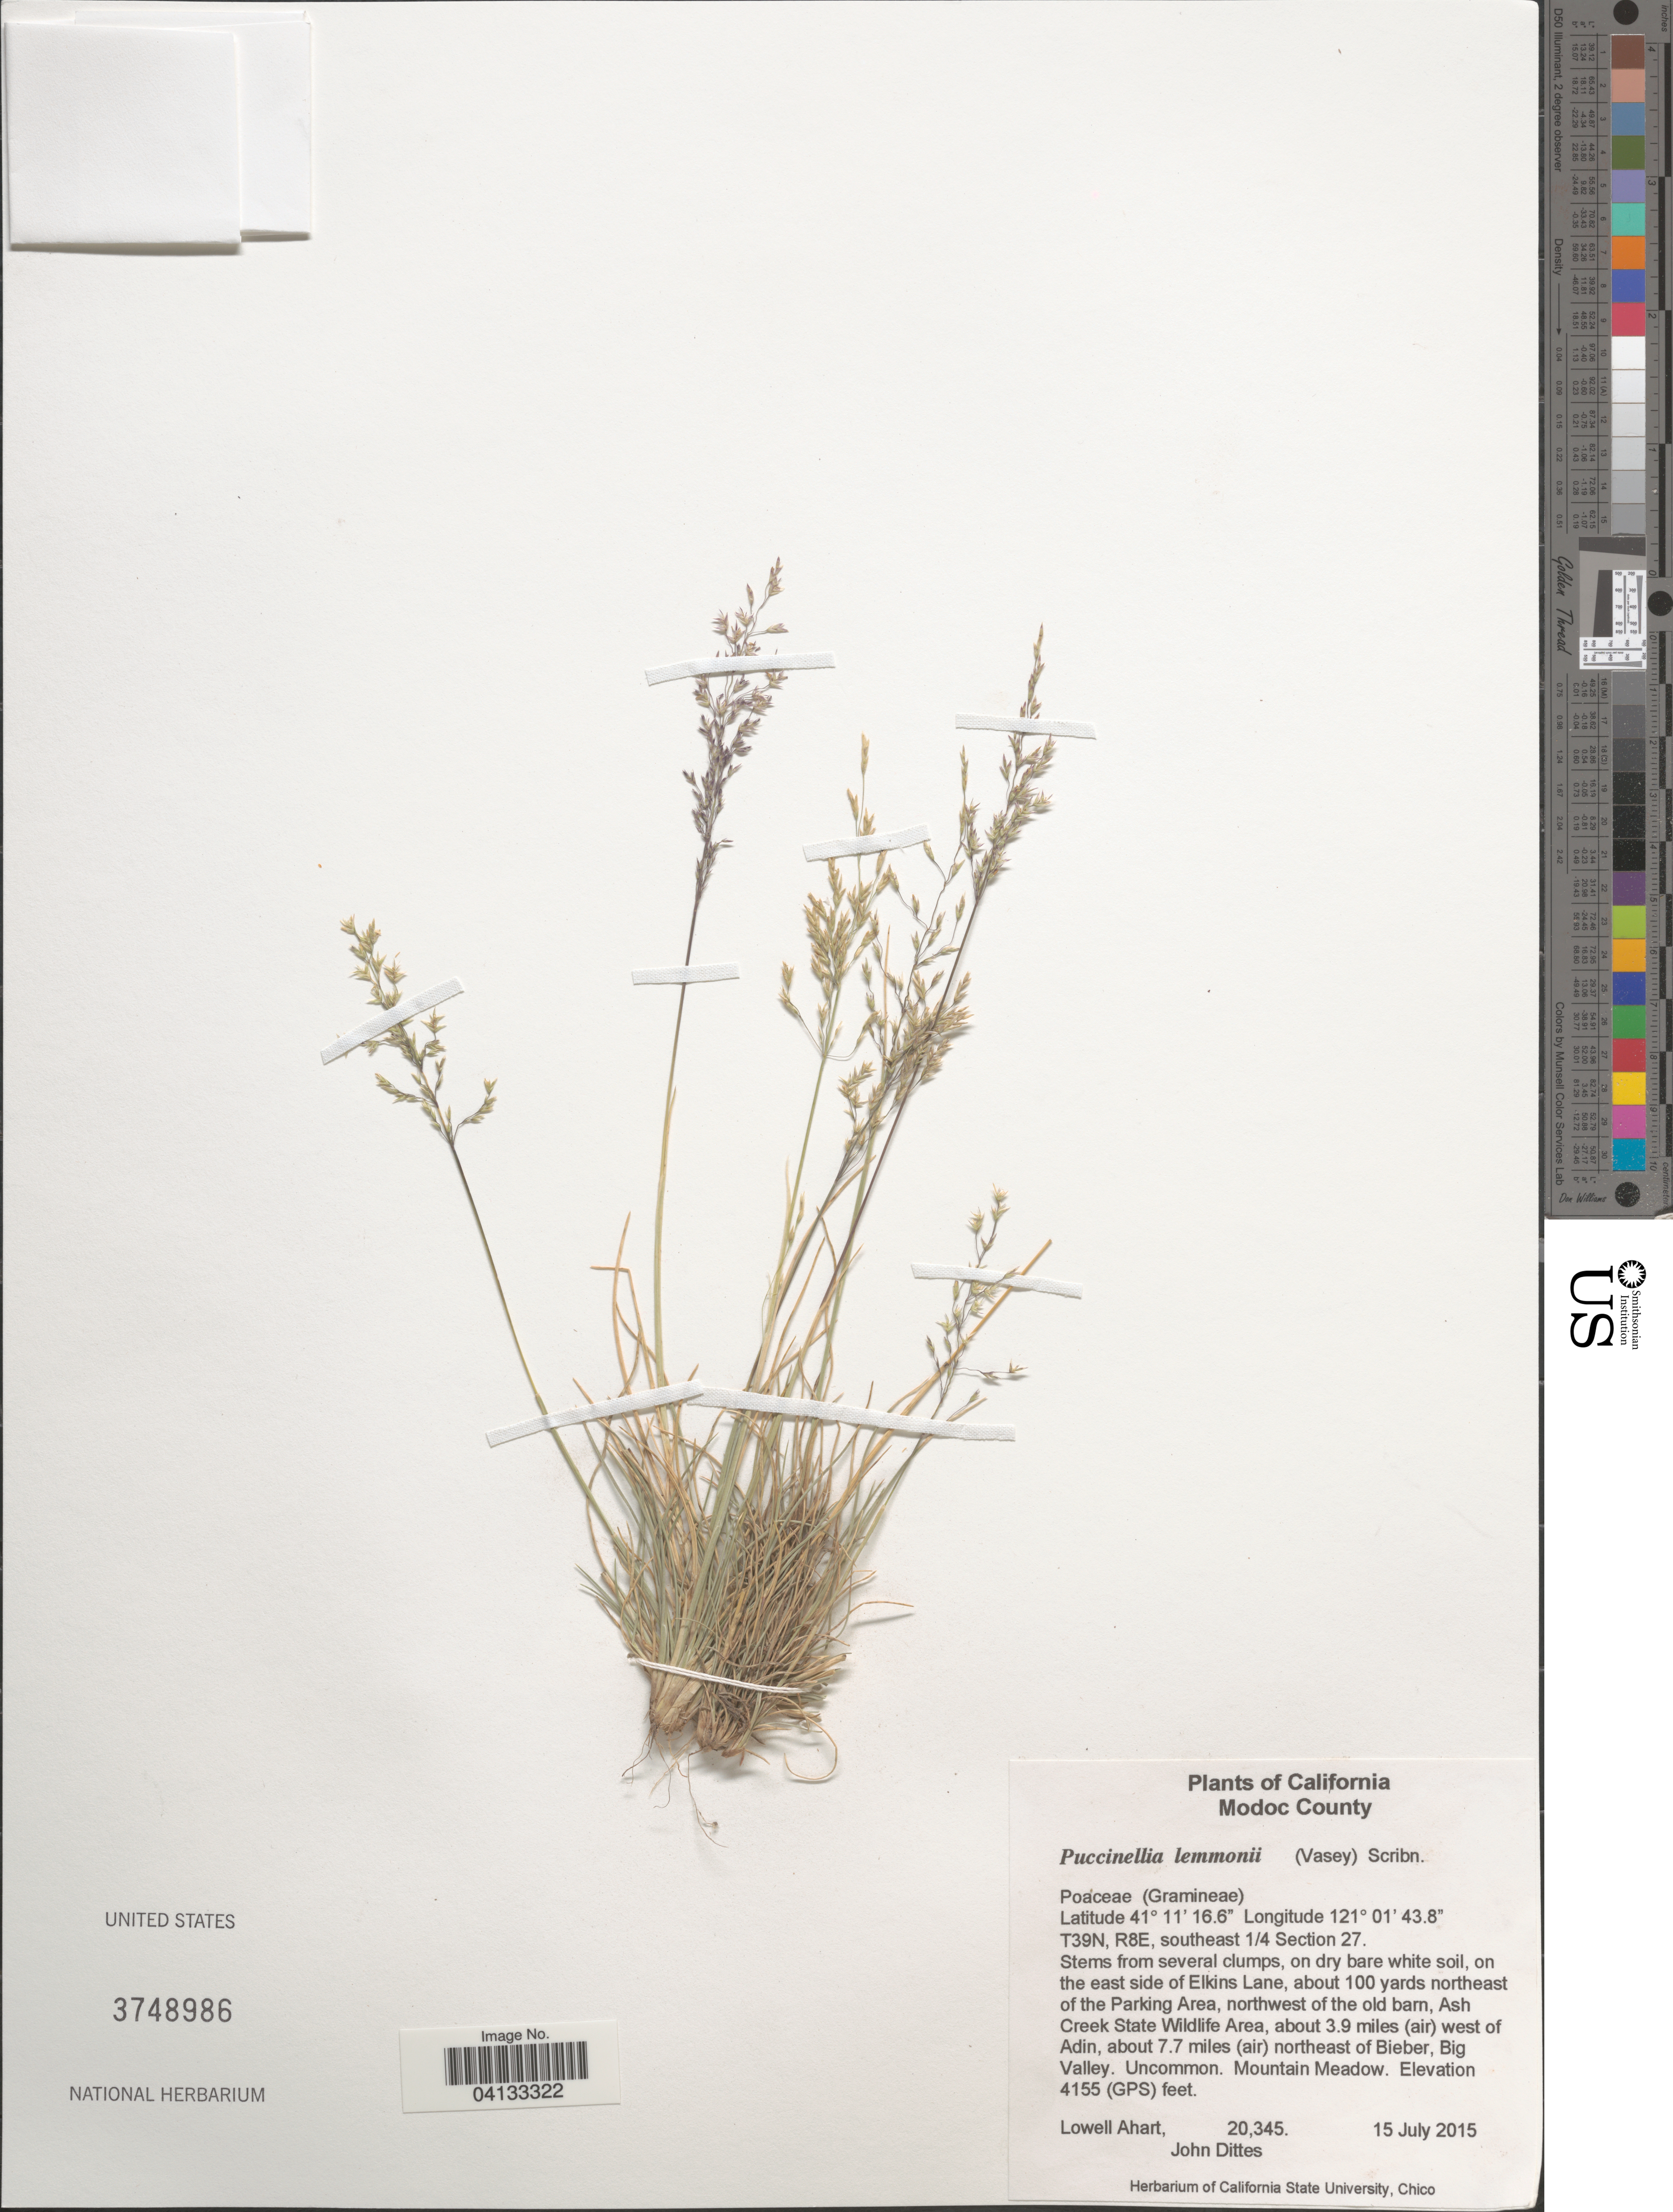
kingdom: Plantae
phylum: Tracheophyta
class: Liliopsida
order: Poales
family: Poaceae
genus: Puccinellia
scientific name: Puccinellia lemmonii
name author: Scribn.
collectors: L. Ahart & J. Dittes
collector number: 20345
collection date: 2015-07-15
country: United States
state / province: California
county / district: Modoc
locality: Modoc County. T39N, R8E, southeast 1/4 Section 27. On the east side of Elkins Lane, about 100 yards northeast of the Parking Area, northwest of the old barn, Ash Creek State Wildlife Area, about 3.9 miles (air) west of Adin, about 7.7 miles (air) northeast of Bieber, Big Valley.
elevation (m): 1266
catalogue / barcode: US 3748986